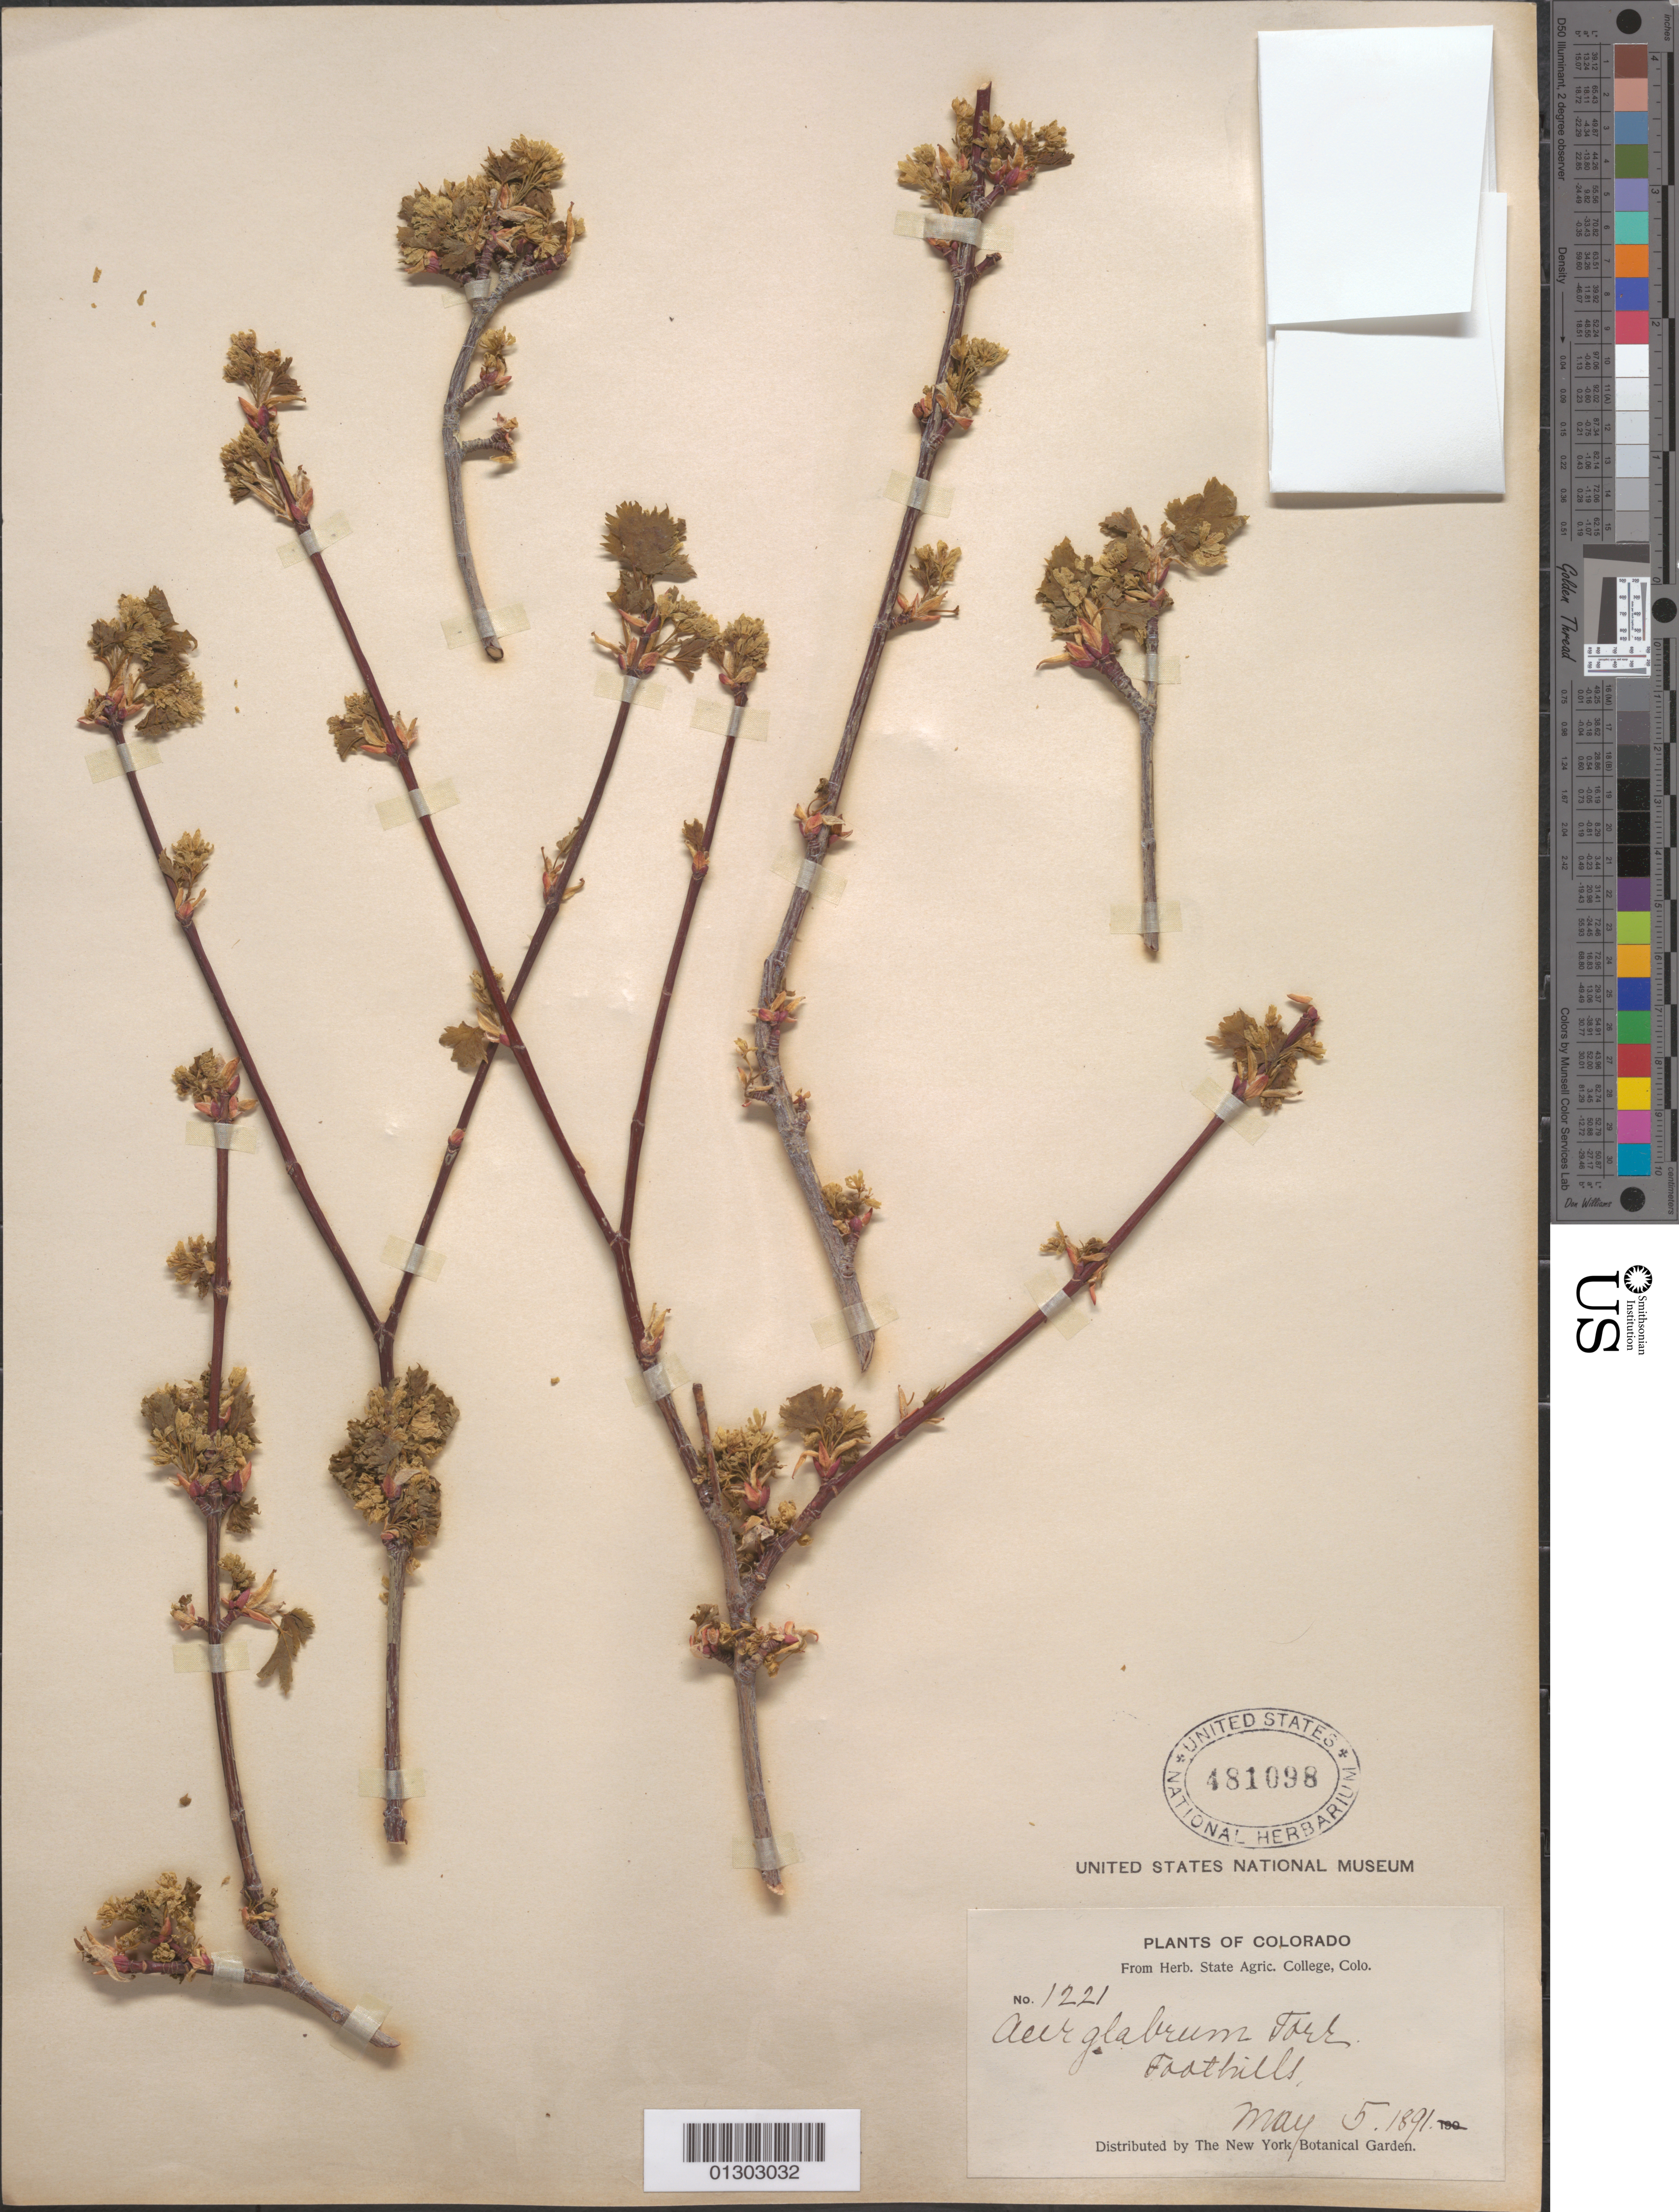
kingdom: Plantae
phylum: Tracheophyta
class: Magnoliopsida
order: Sapindales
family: Sapindaceae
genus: Acer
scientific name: Acer glabrum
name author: Torr.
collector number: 1221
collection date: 1891-05-05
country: United States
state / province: Colorado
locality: Foothills.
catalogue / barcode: US 481098